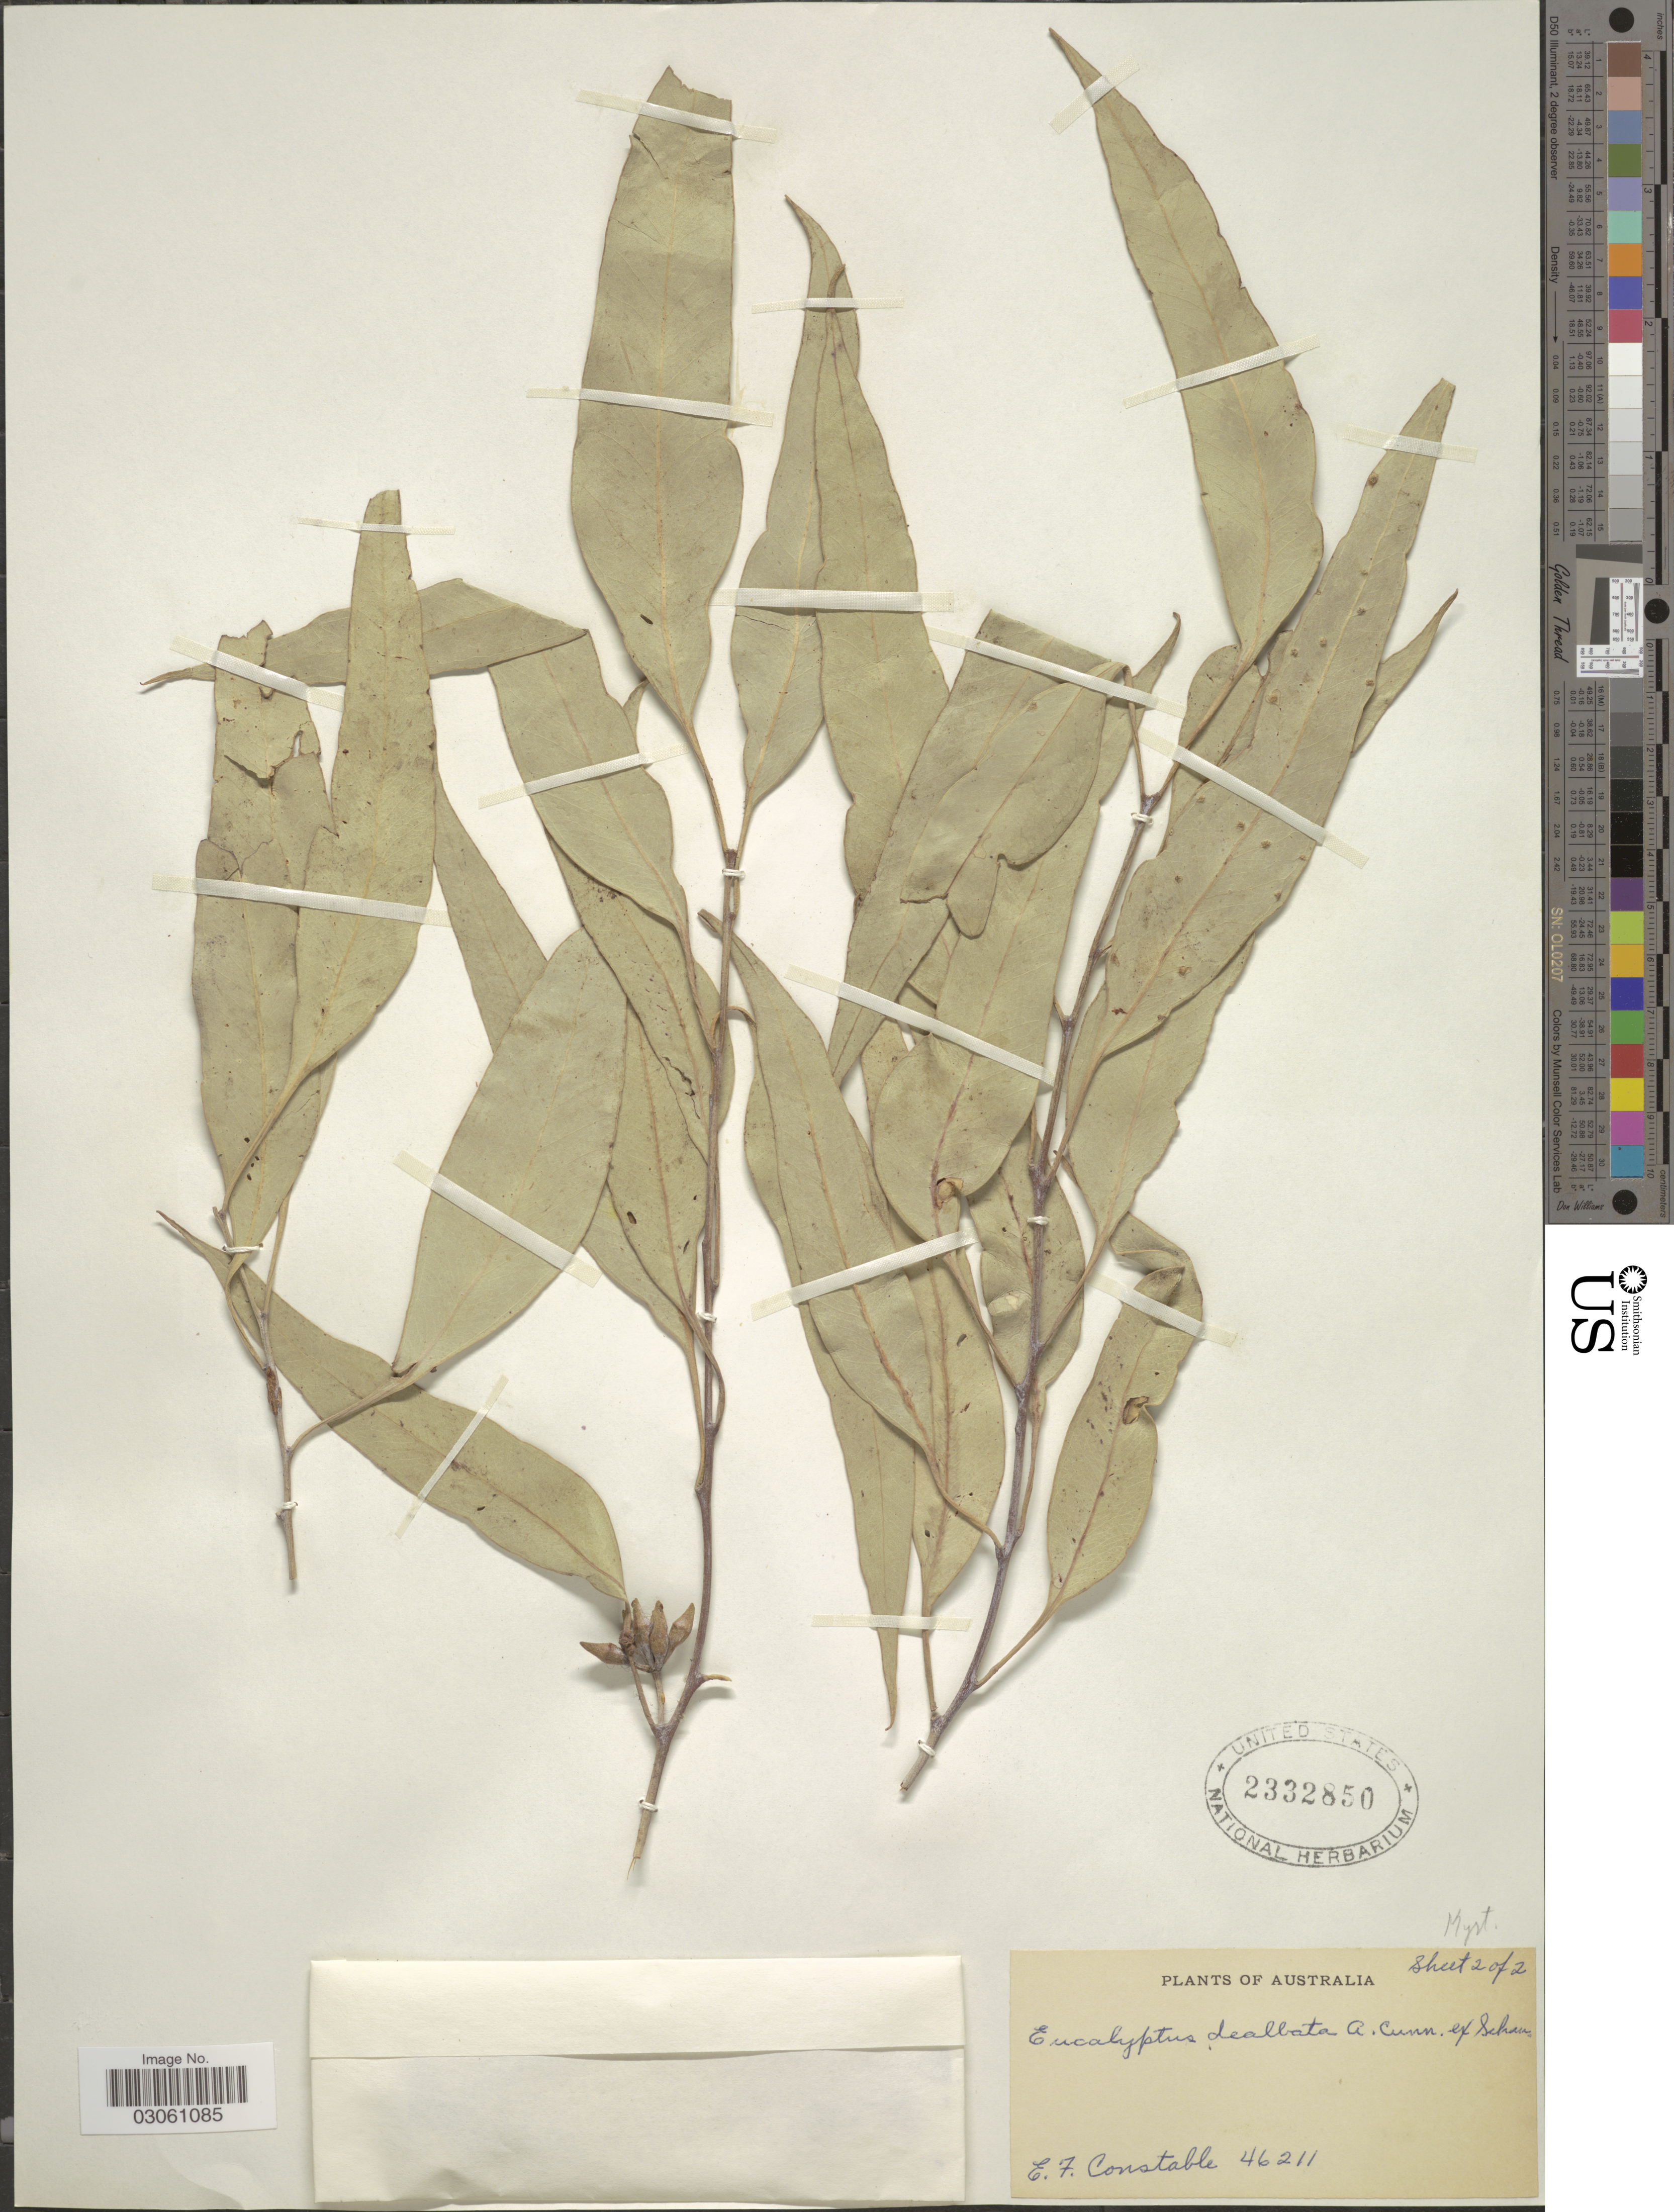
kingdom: Plantae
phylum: Tracheophyta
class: Magnoliopsida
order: Myrtales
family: Myrtaceae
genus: Eucalyptus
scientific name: Eucalyptus dealbata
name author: A. Cunn. ex S. Schauer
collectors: E. F. Constable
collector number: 46211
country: Australia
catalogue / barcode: US 2332850